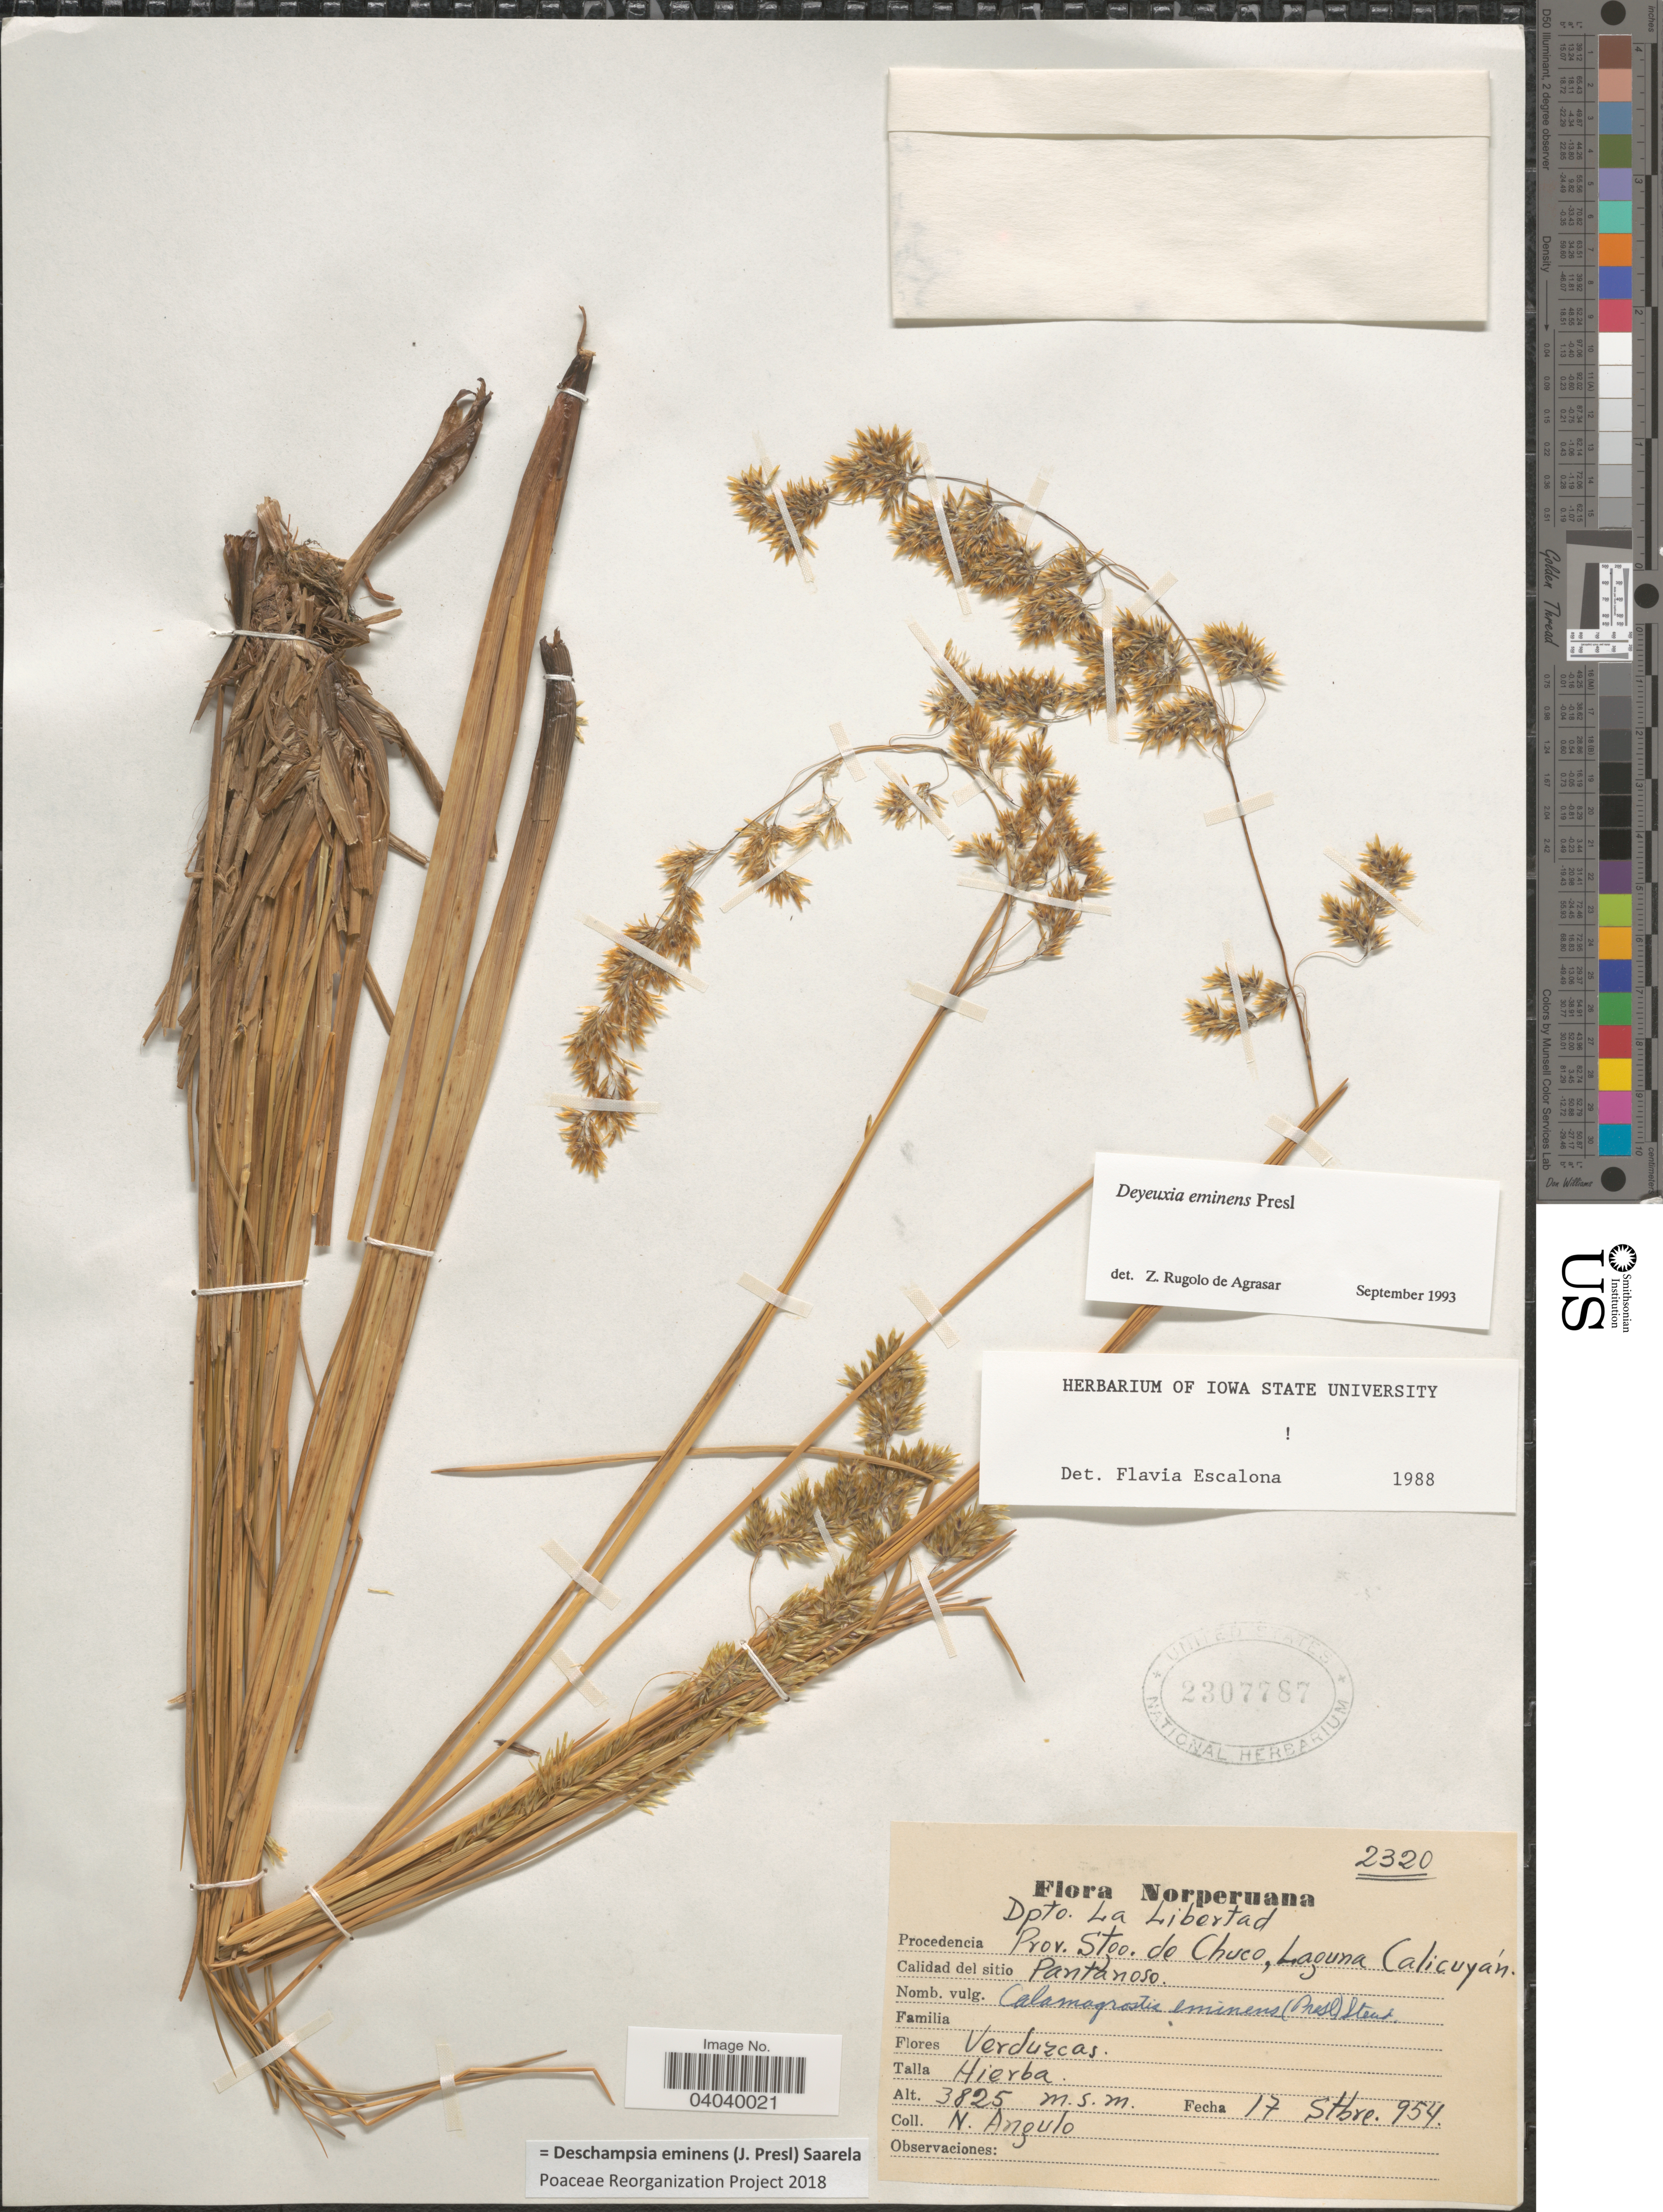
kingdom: Plantae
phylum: Tracheophyta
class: Liliopsida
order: Poales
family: Poaceae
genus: Deschampsia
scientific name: Deschampsia eminens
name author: (J. Presl) Saarela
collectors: N. Angulo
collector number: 2320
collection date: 1954-09-17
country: Peru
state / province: La Libertad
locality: Norperuana. Dpto. La Libertad. Procedencia Prov. Stoo. de Chuco, Laguna Calicuyán.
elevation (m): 3825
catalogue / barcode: US 2307787